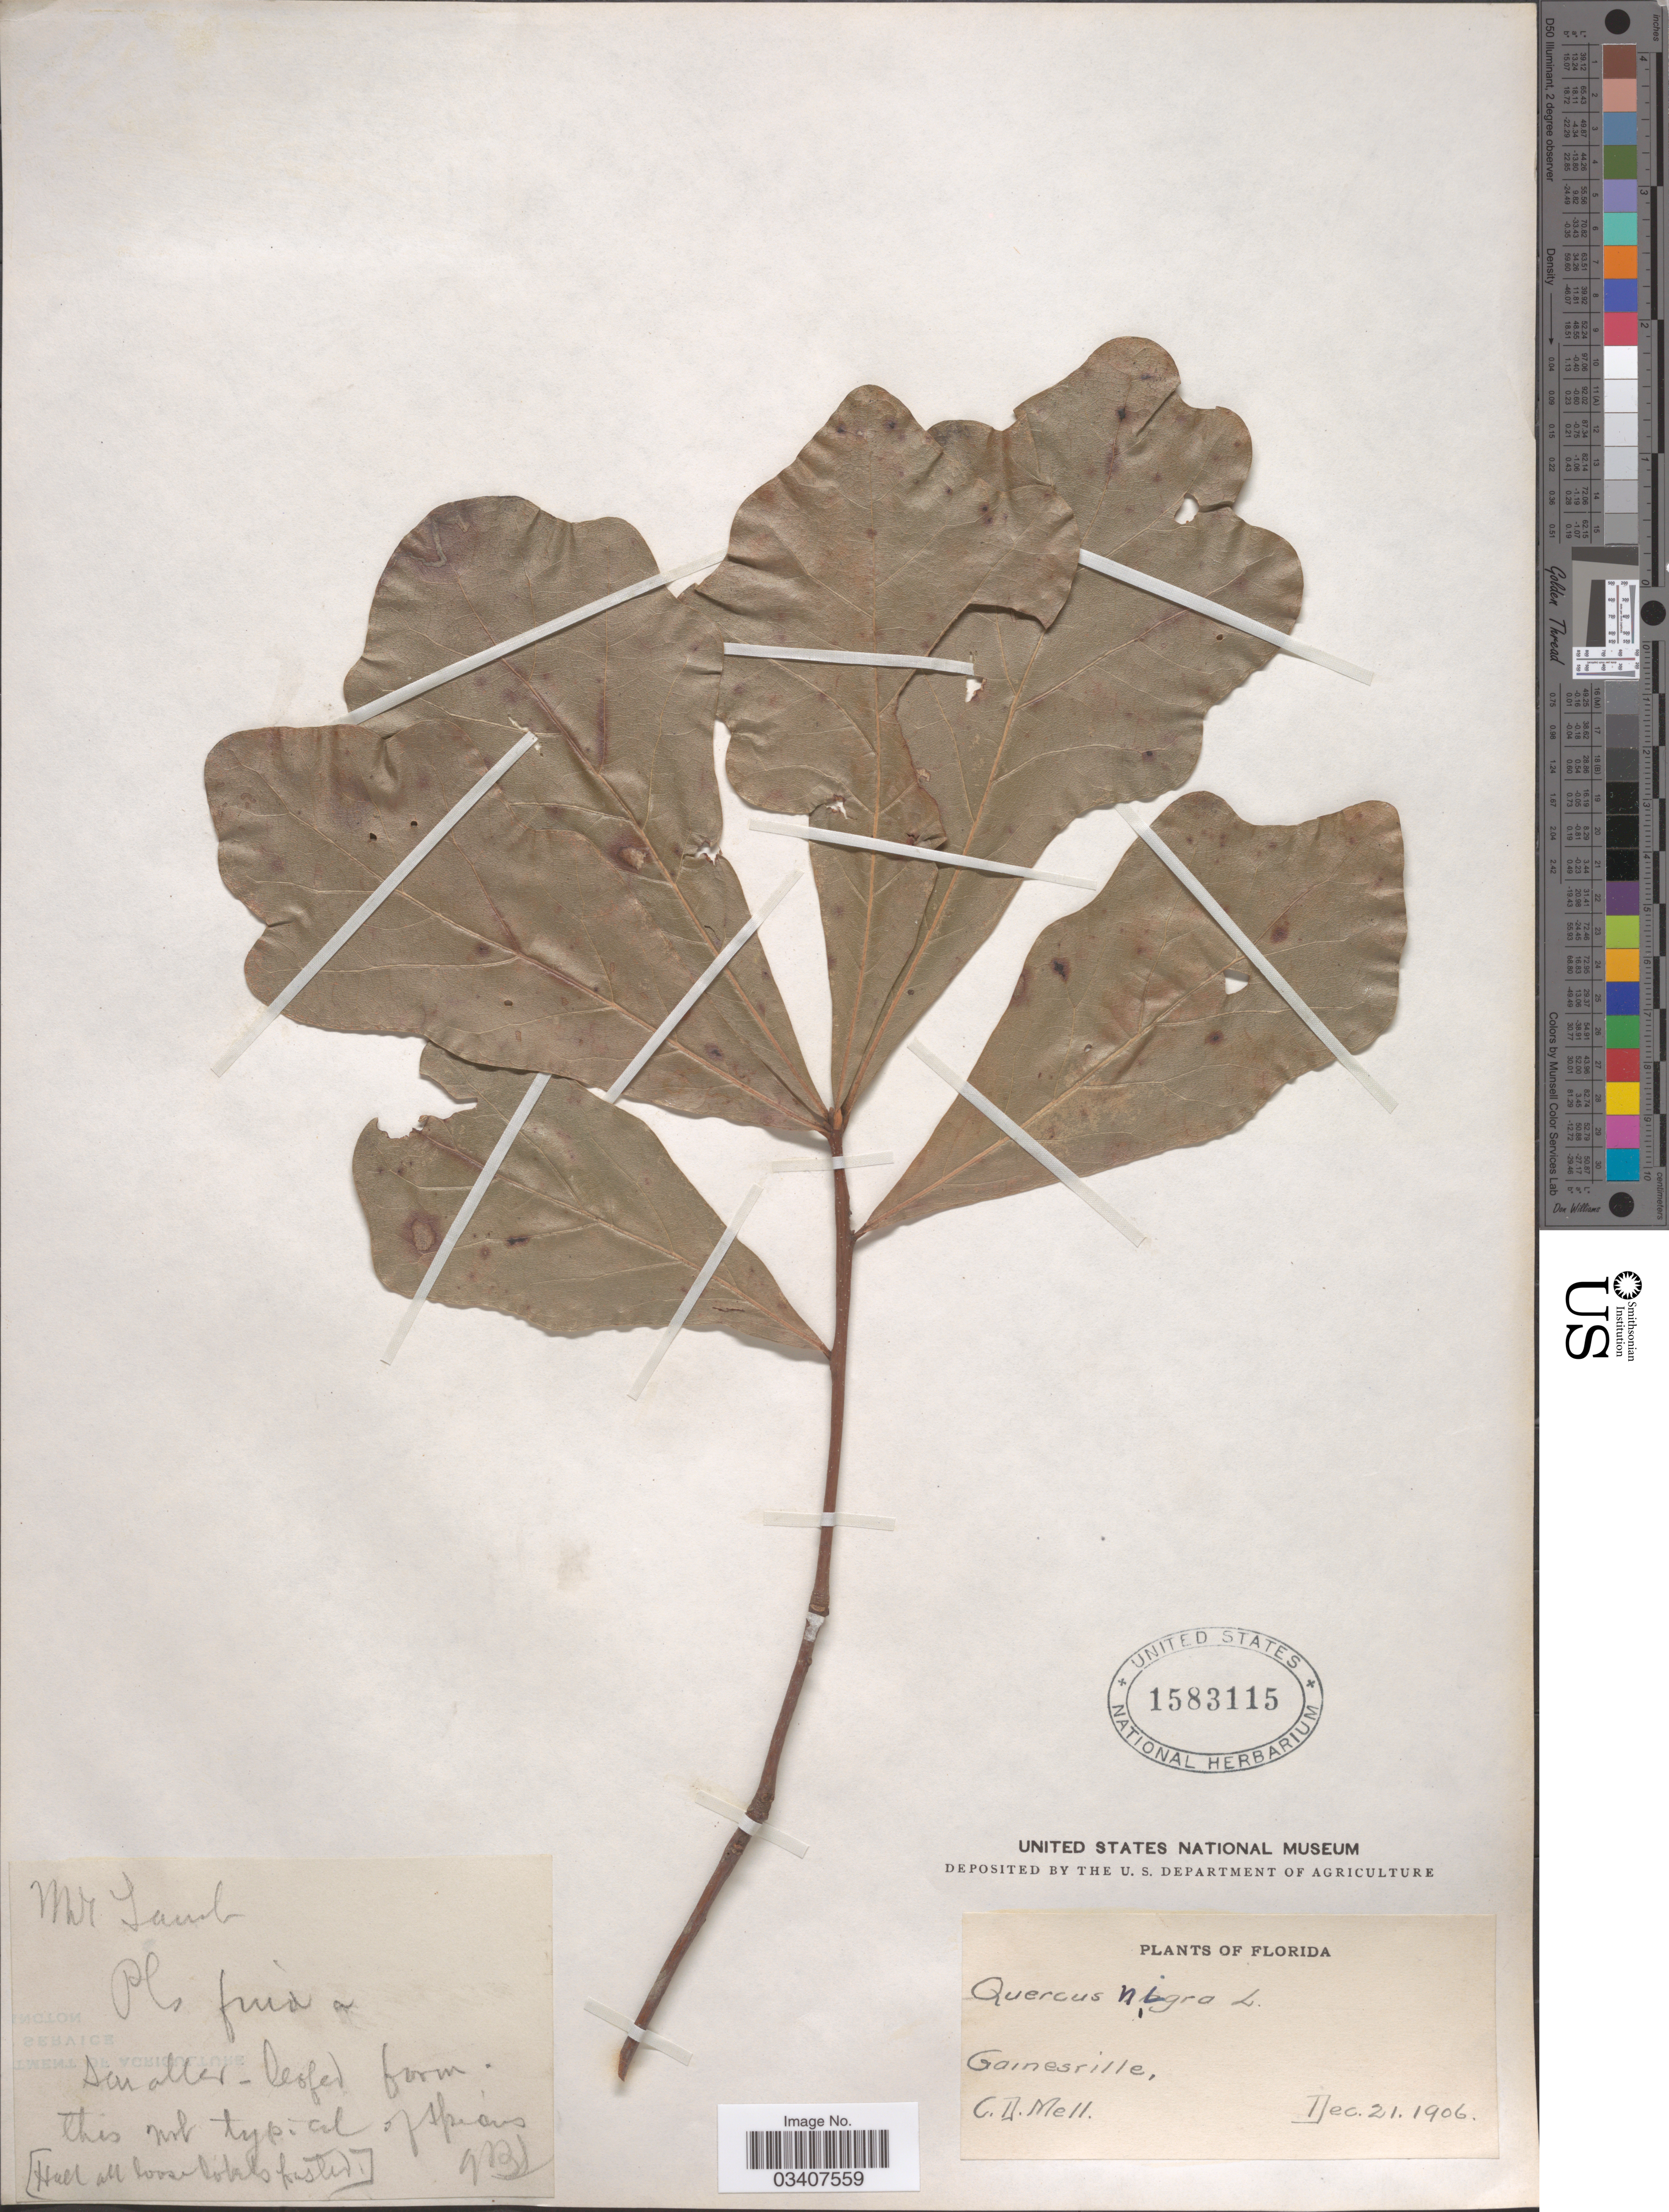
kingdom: Plantae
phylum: Tracheophyta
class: Magnoliopsida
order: Fagales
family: Fagaceae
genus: Quercus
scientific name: Quercus nigra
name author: L.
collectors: C. D. Mell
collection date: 1906-12-21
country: United States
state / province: Florida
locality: Gainesville.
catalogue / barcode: US 1583115